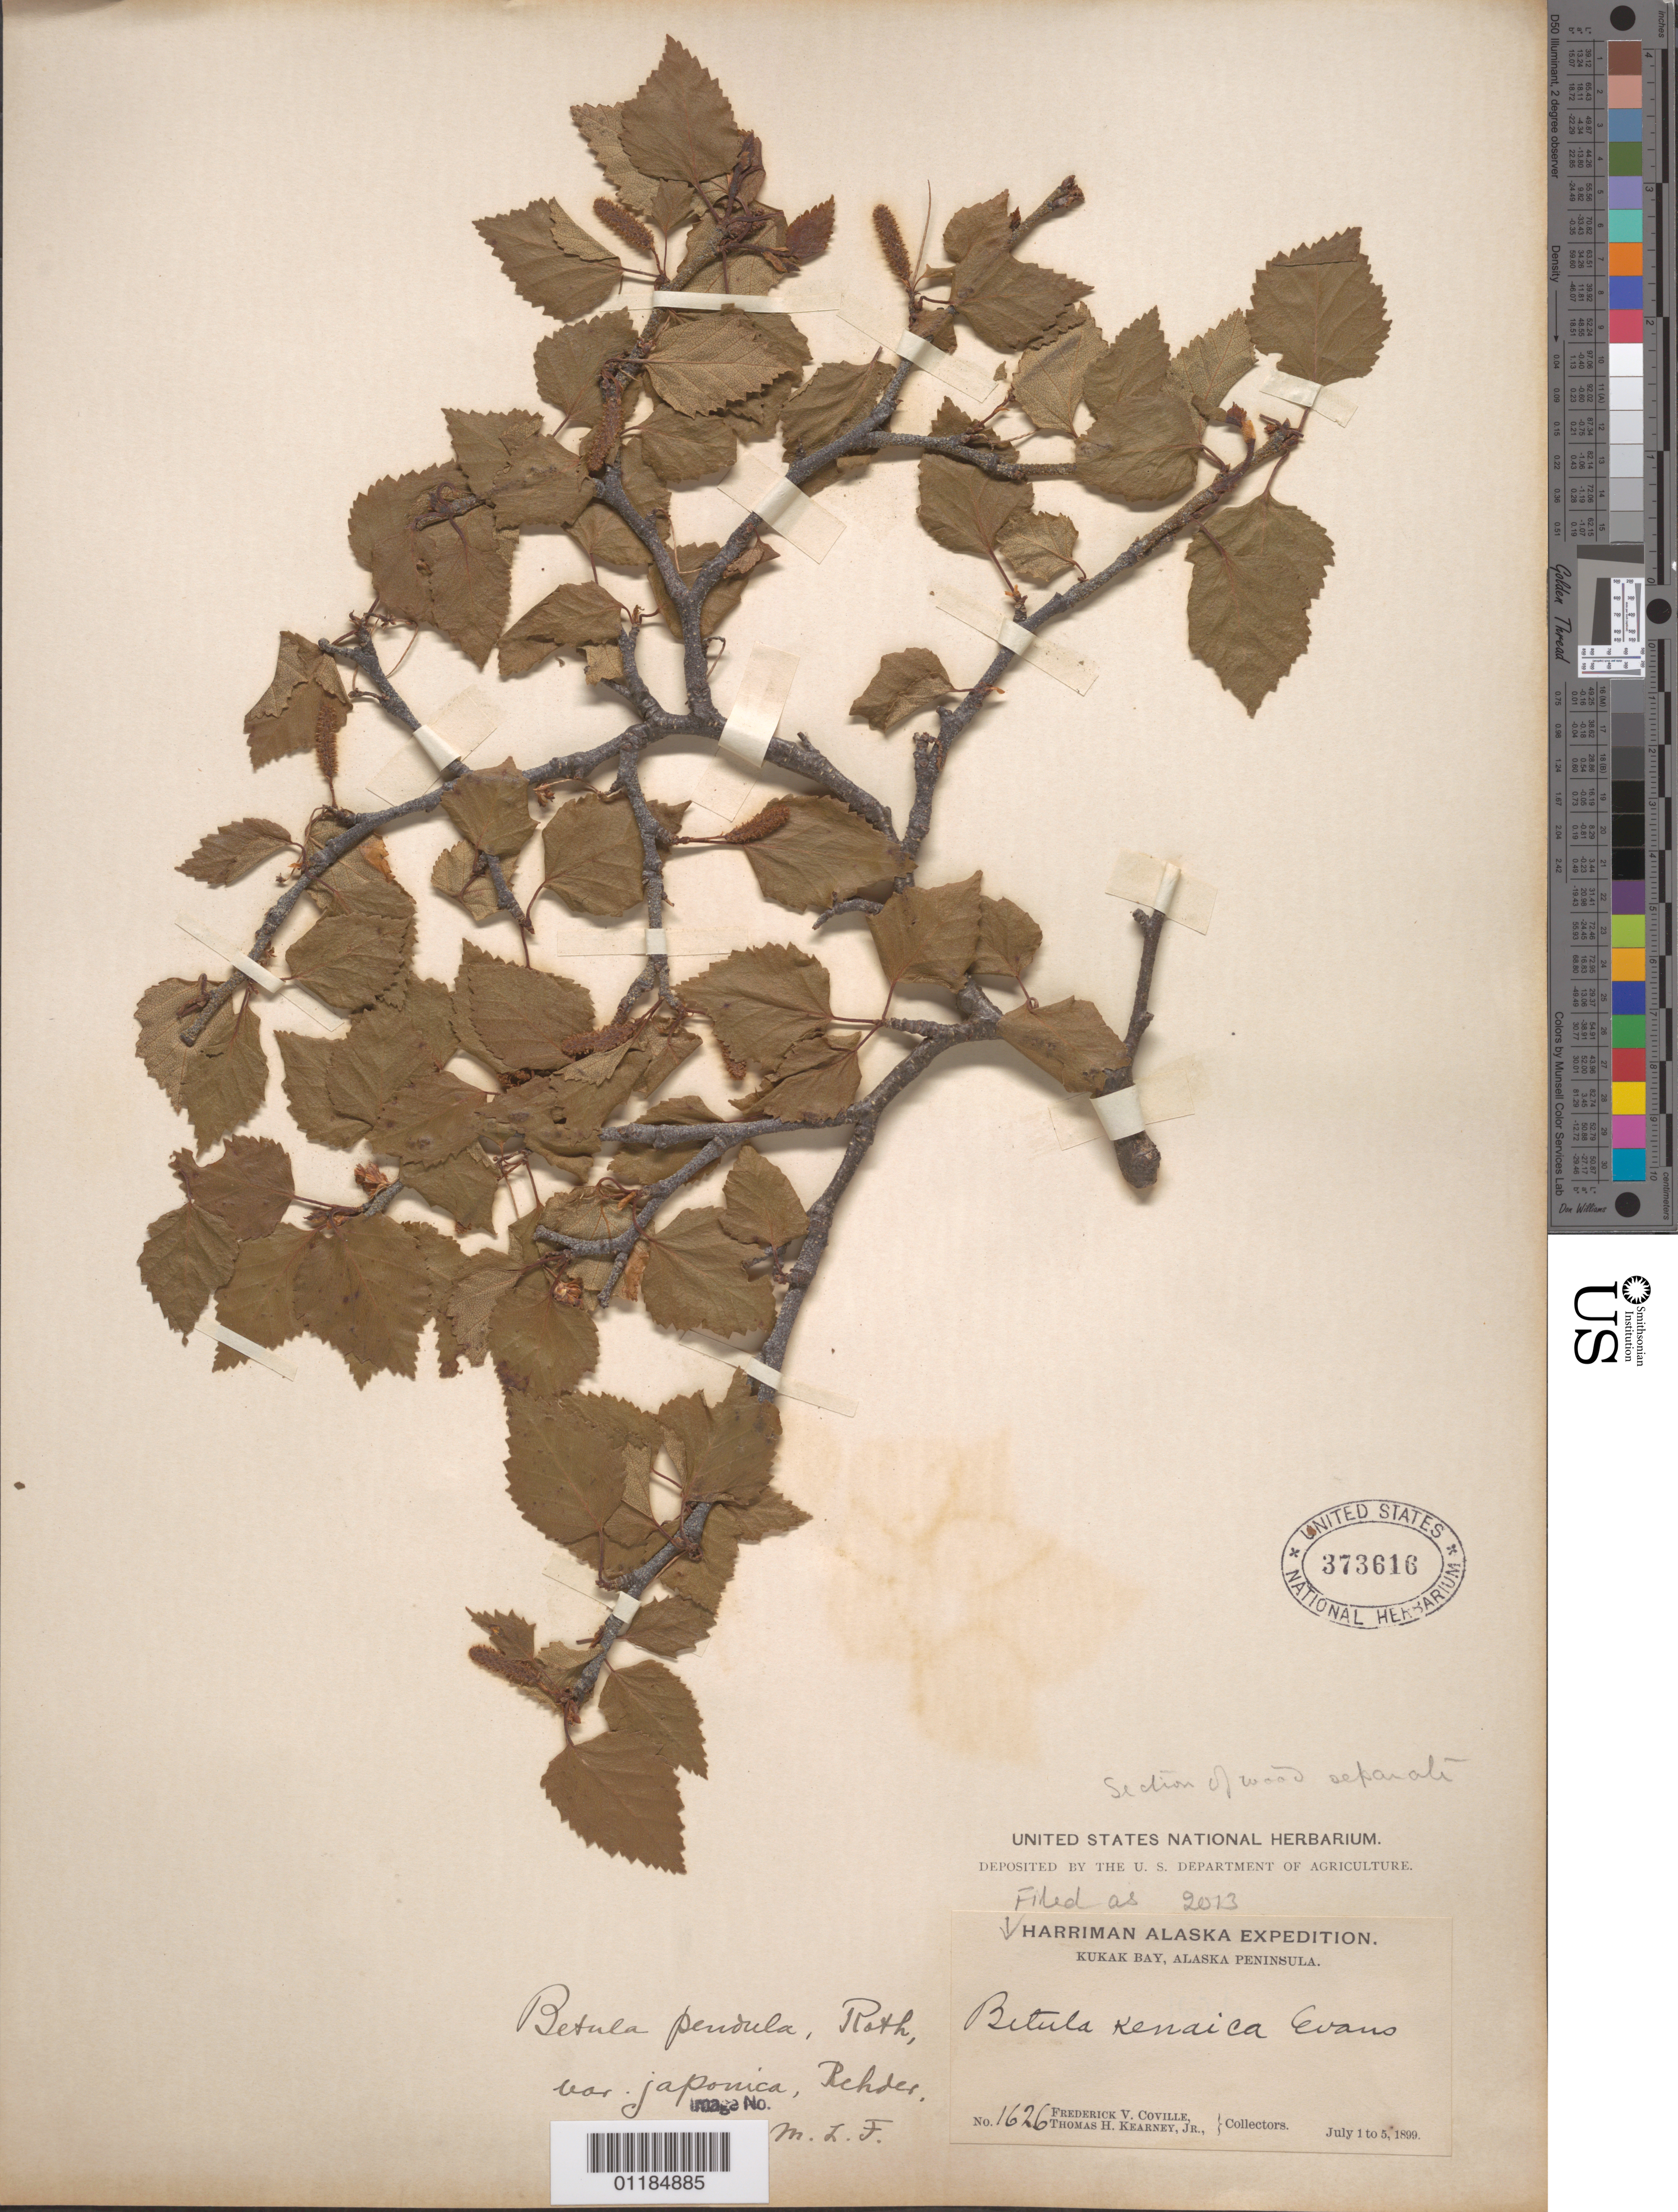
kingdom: Plantae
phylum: Tracheophyta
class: Magnoliopsida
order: Fagales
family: Betulaceae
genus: Betula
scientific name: Betula kenaica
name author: W.H. Evans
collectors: F. V. Coville & F. Funston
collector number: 1626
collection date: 1899-07-01/1899-07-05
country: United States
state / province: Alaska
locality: Kukak Bay, Alaska Peninsula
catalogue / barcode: US 373616